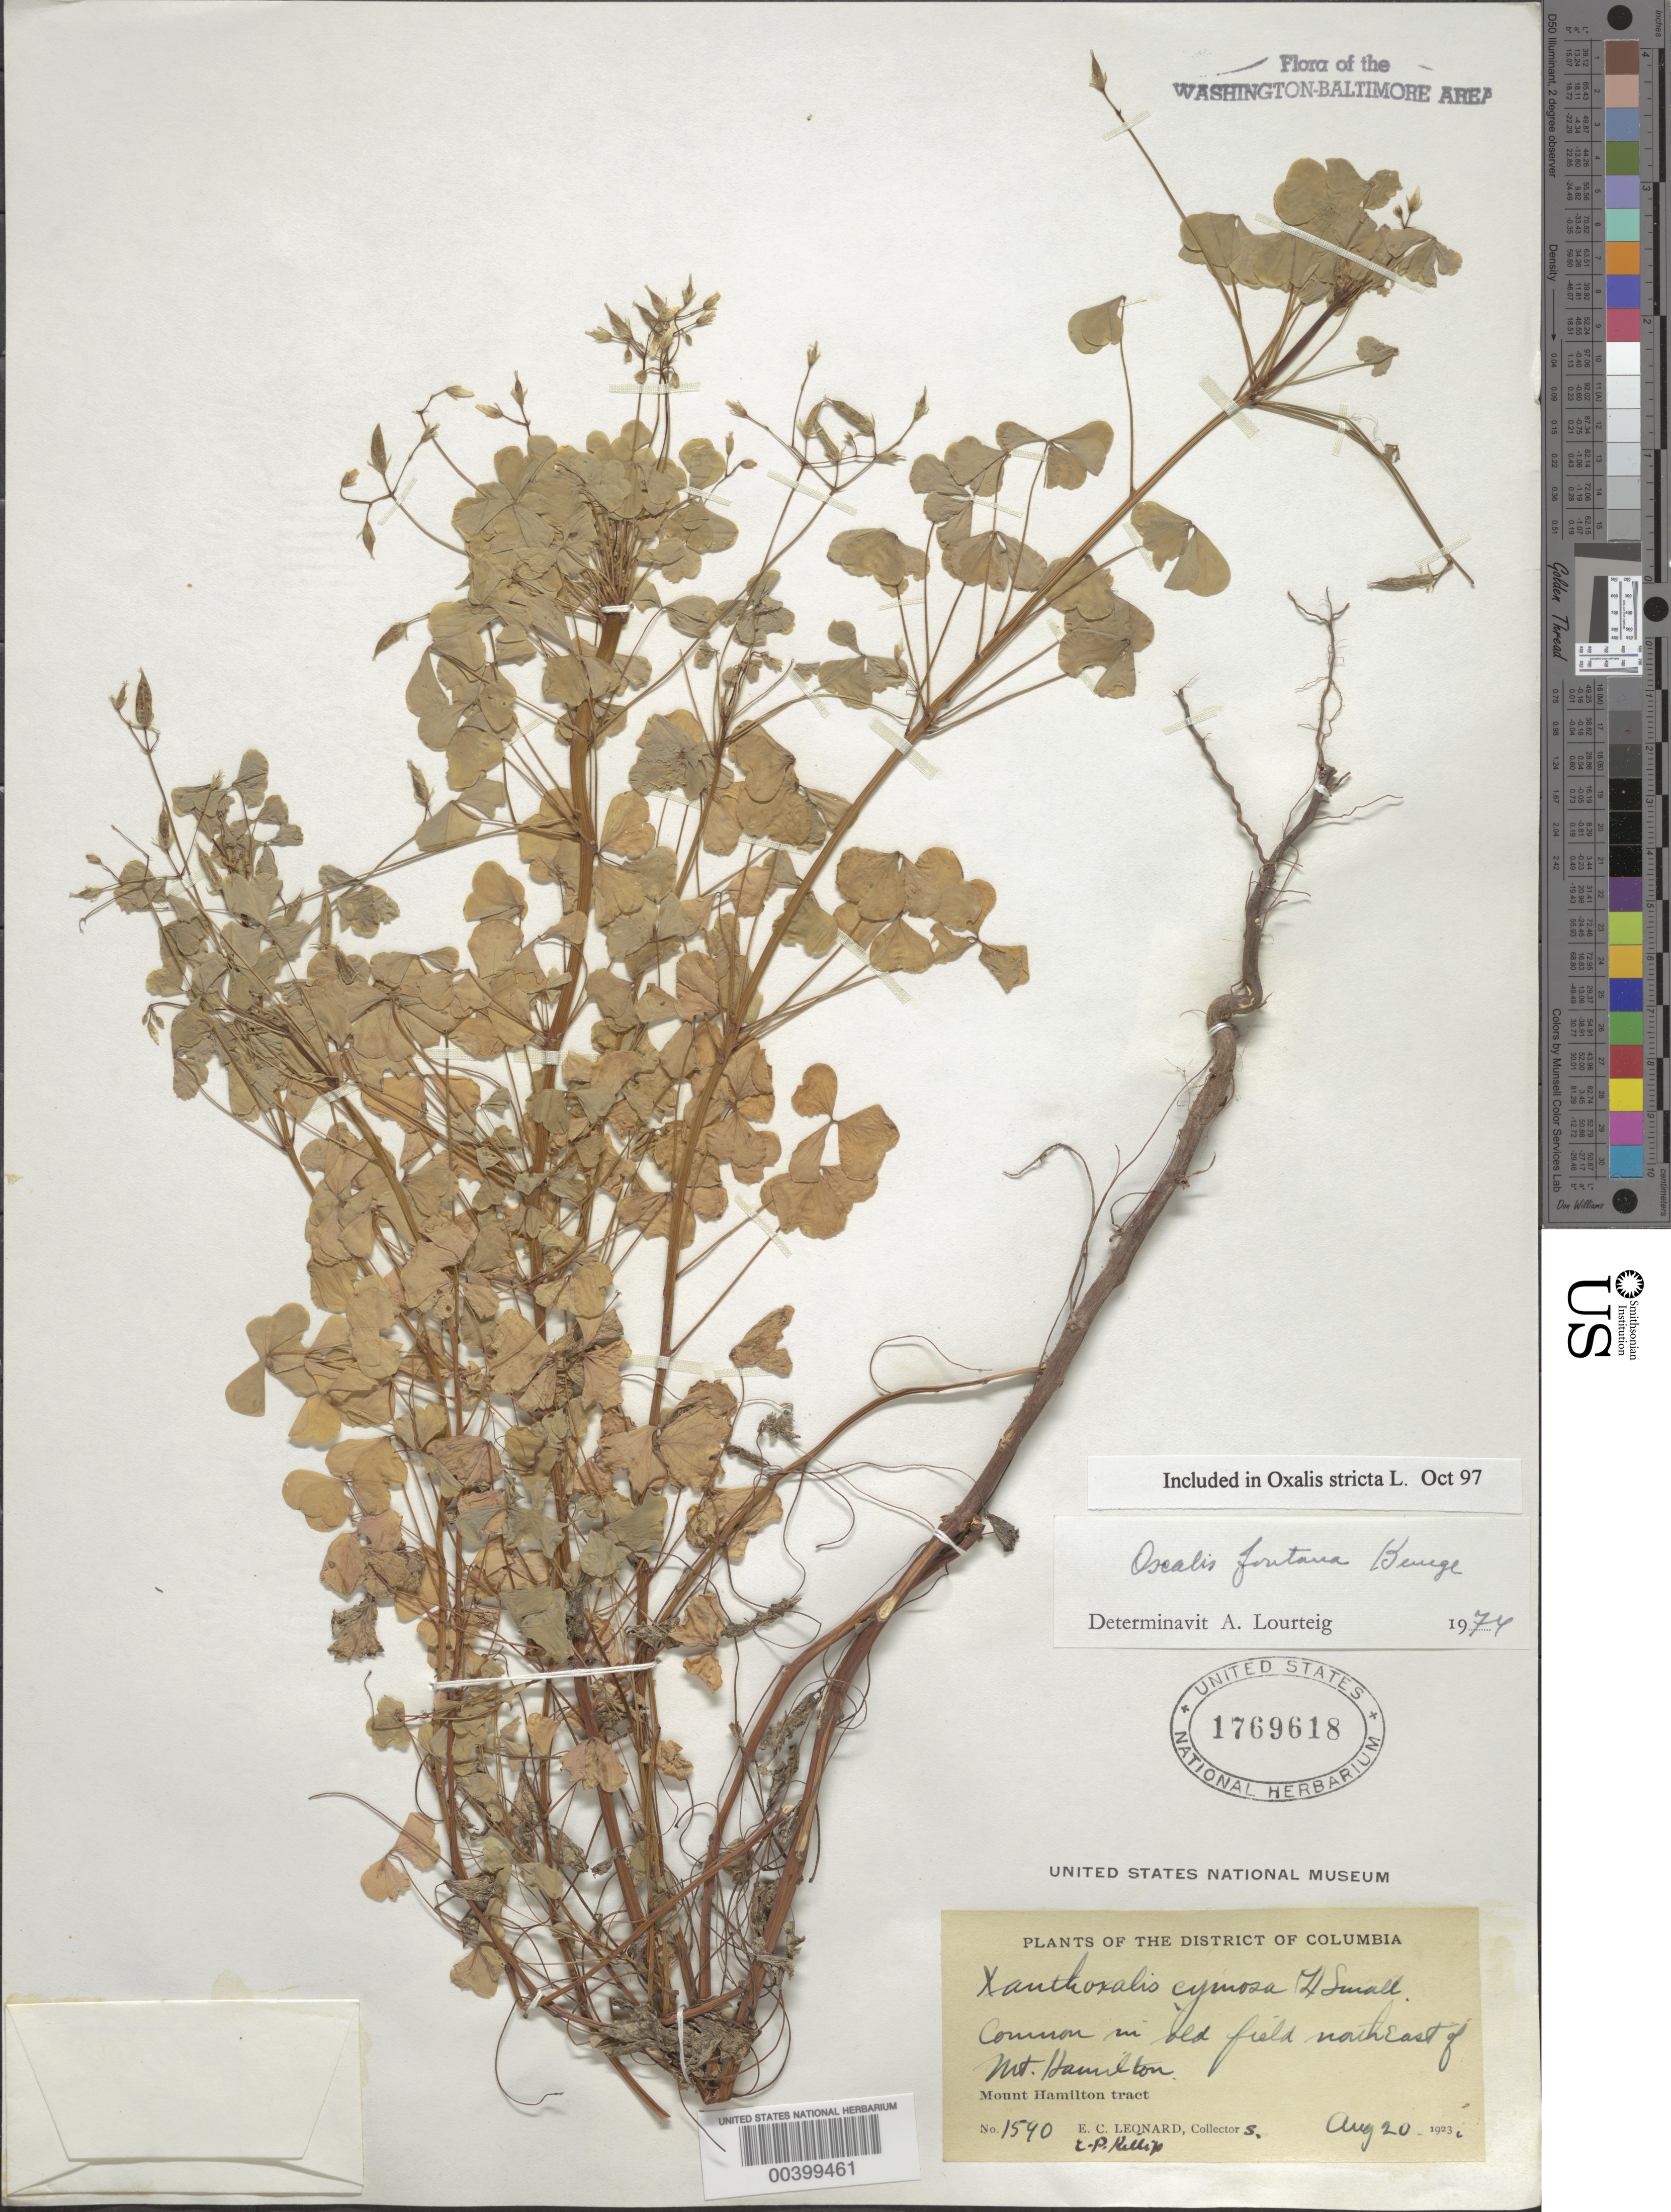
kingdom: Plantae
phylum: Tracheophyta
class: Magnoliopsida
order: Oxalidales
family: Oxalidaceae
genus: Oxalis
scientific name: Oxalis stricta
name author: L.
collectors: E. C. Leonard & E. P. Killip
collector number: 1590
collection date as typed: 20 Aug 1923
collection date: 1923-08-20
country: United States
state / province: District of Columbia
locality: Northeast of Mount Hamilton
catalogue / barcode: US 1769618